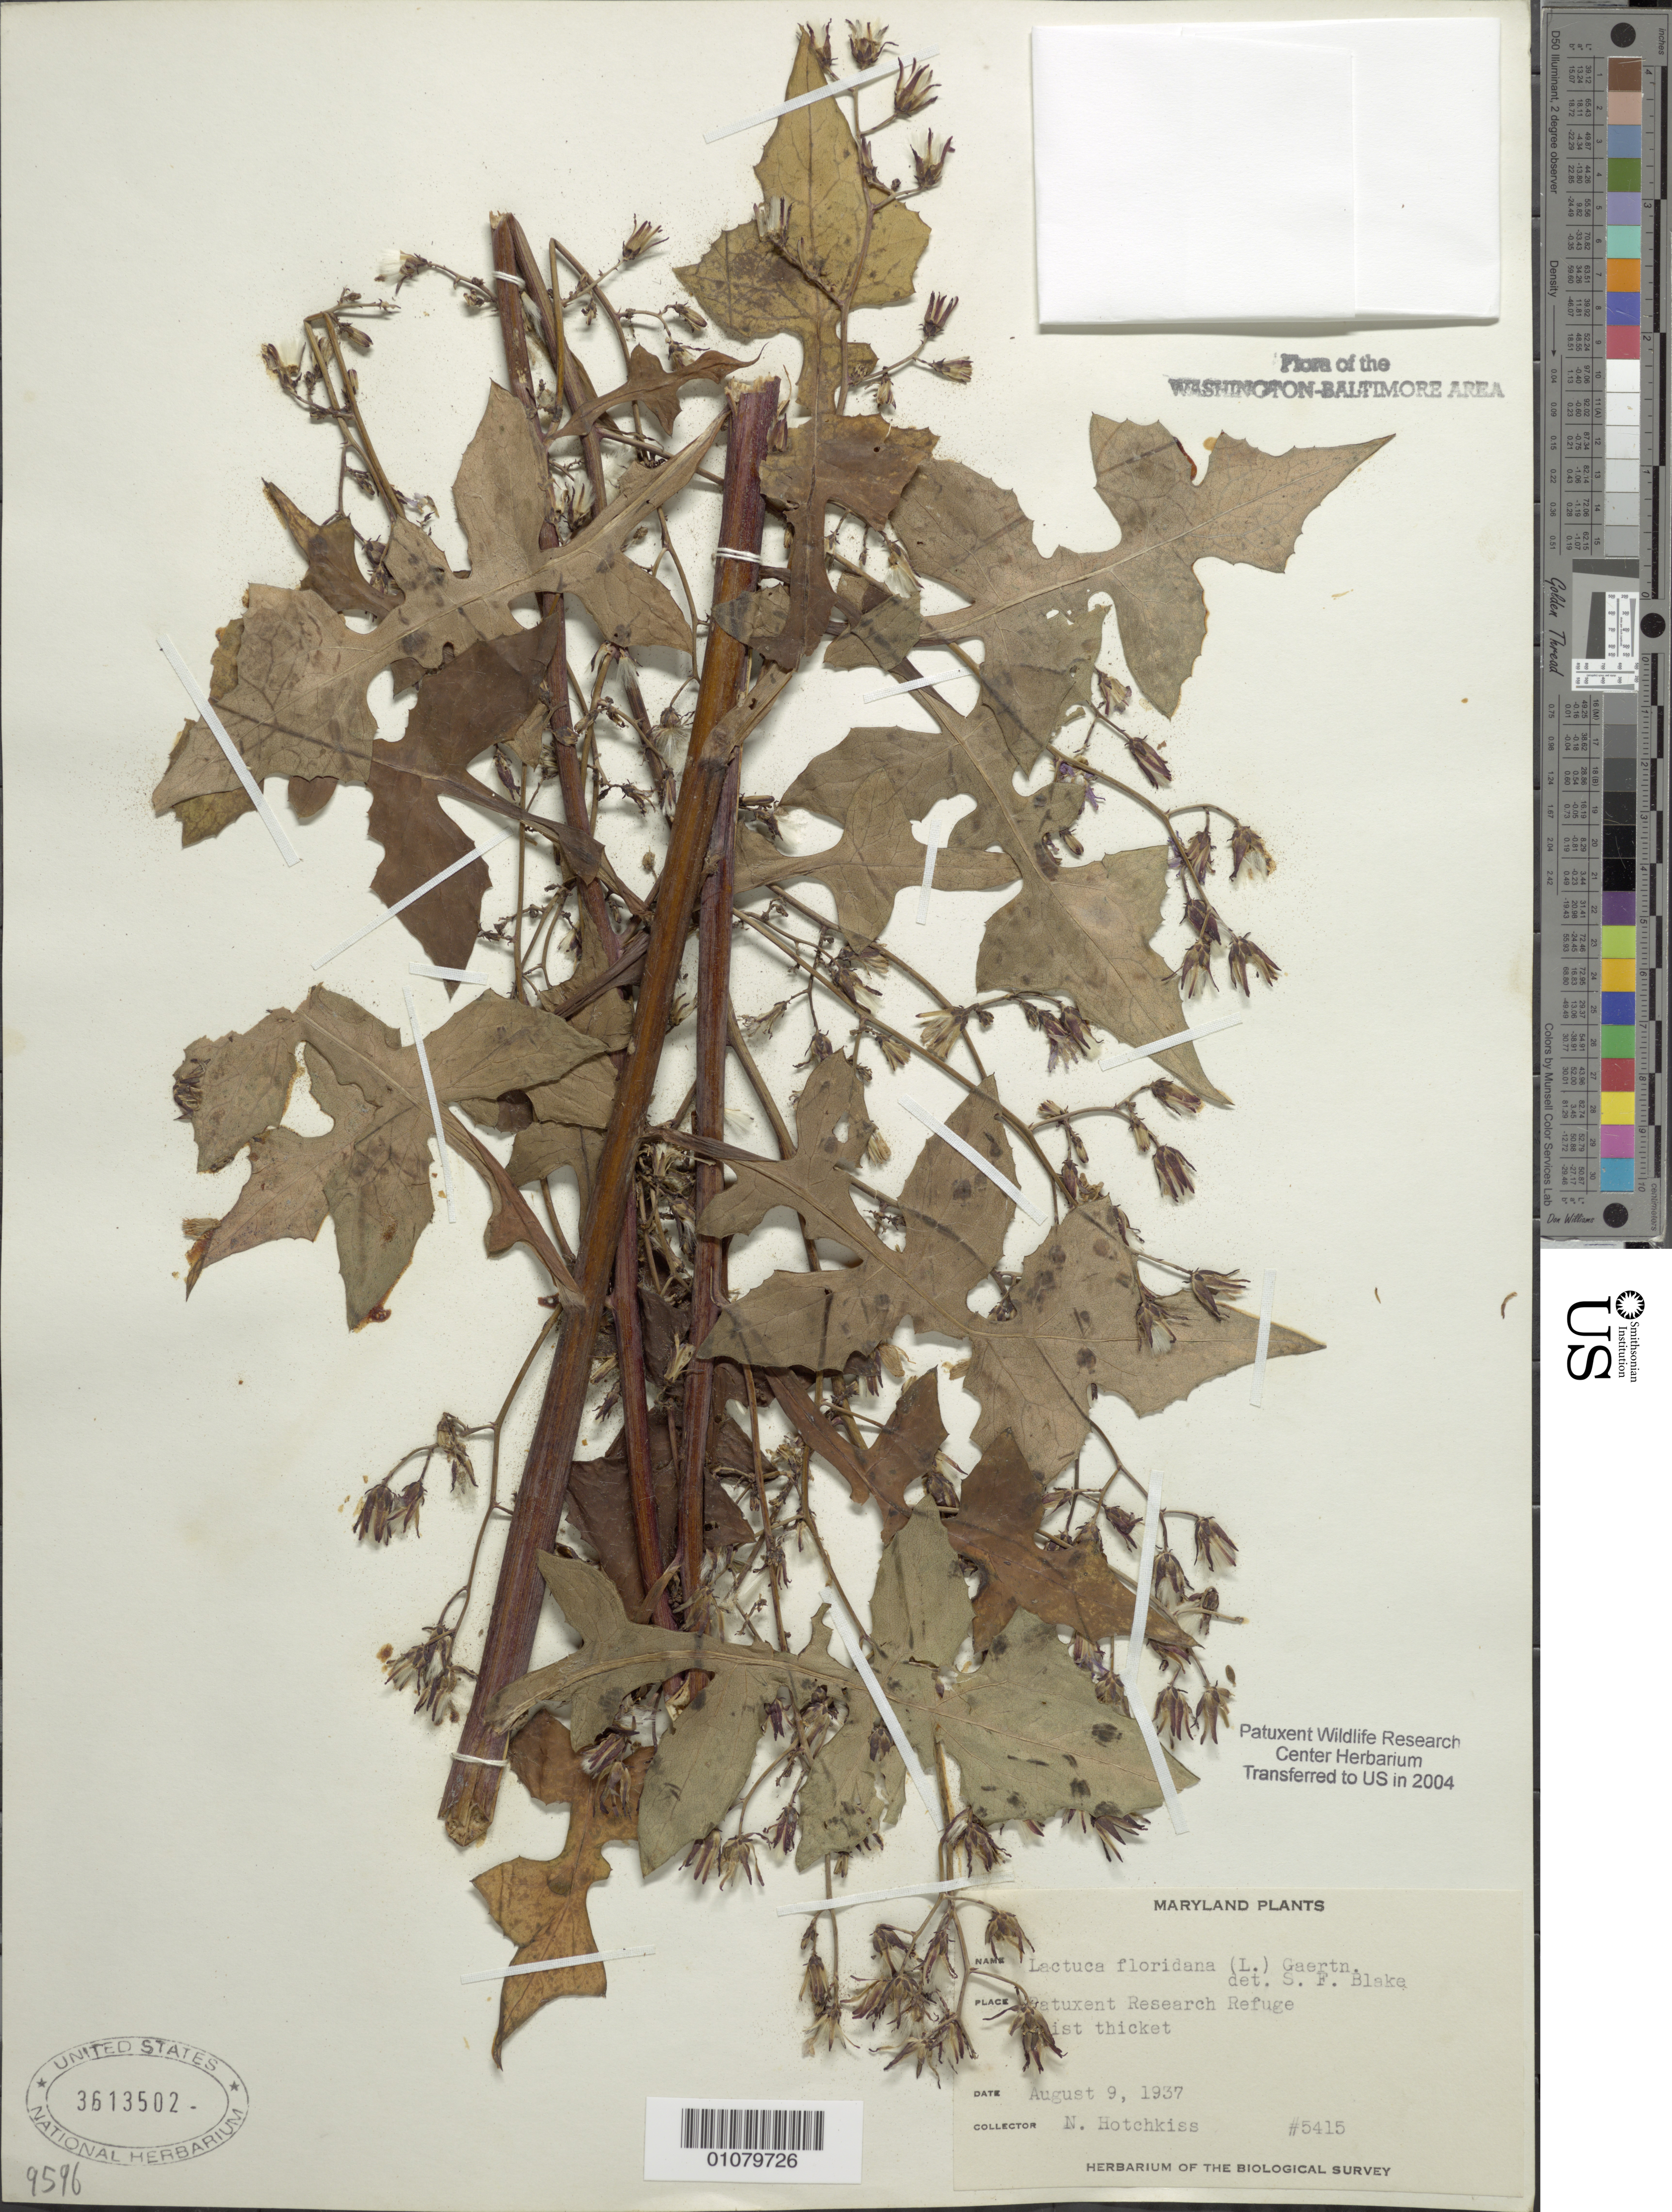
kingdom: Plantae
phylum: Tracheophyta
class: Magnoliopsida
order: Asterales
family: Asteraceae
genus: Lactuca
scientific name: Lactuca floridana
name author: (L.) Gaertn.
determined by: Blake, Sydney F.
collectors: N. Hotchkiss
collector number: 5415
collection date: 1937-08-09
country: United States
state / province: Maryland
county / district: Prince George's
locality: Patuxent Wildlife Refuge.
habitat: Moist thicket.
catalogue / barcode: US 3613502